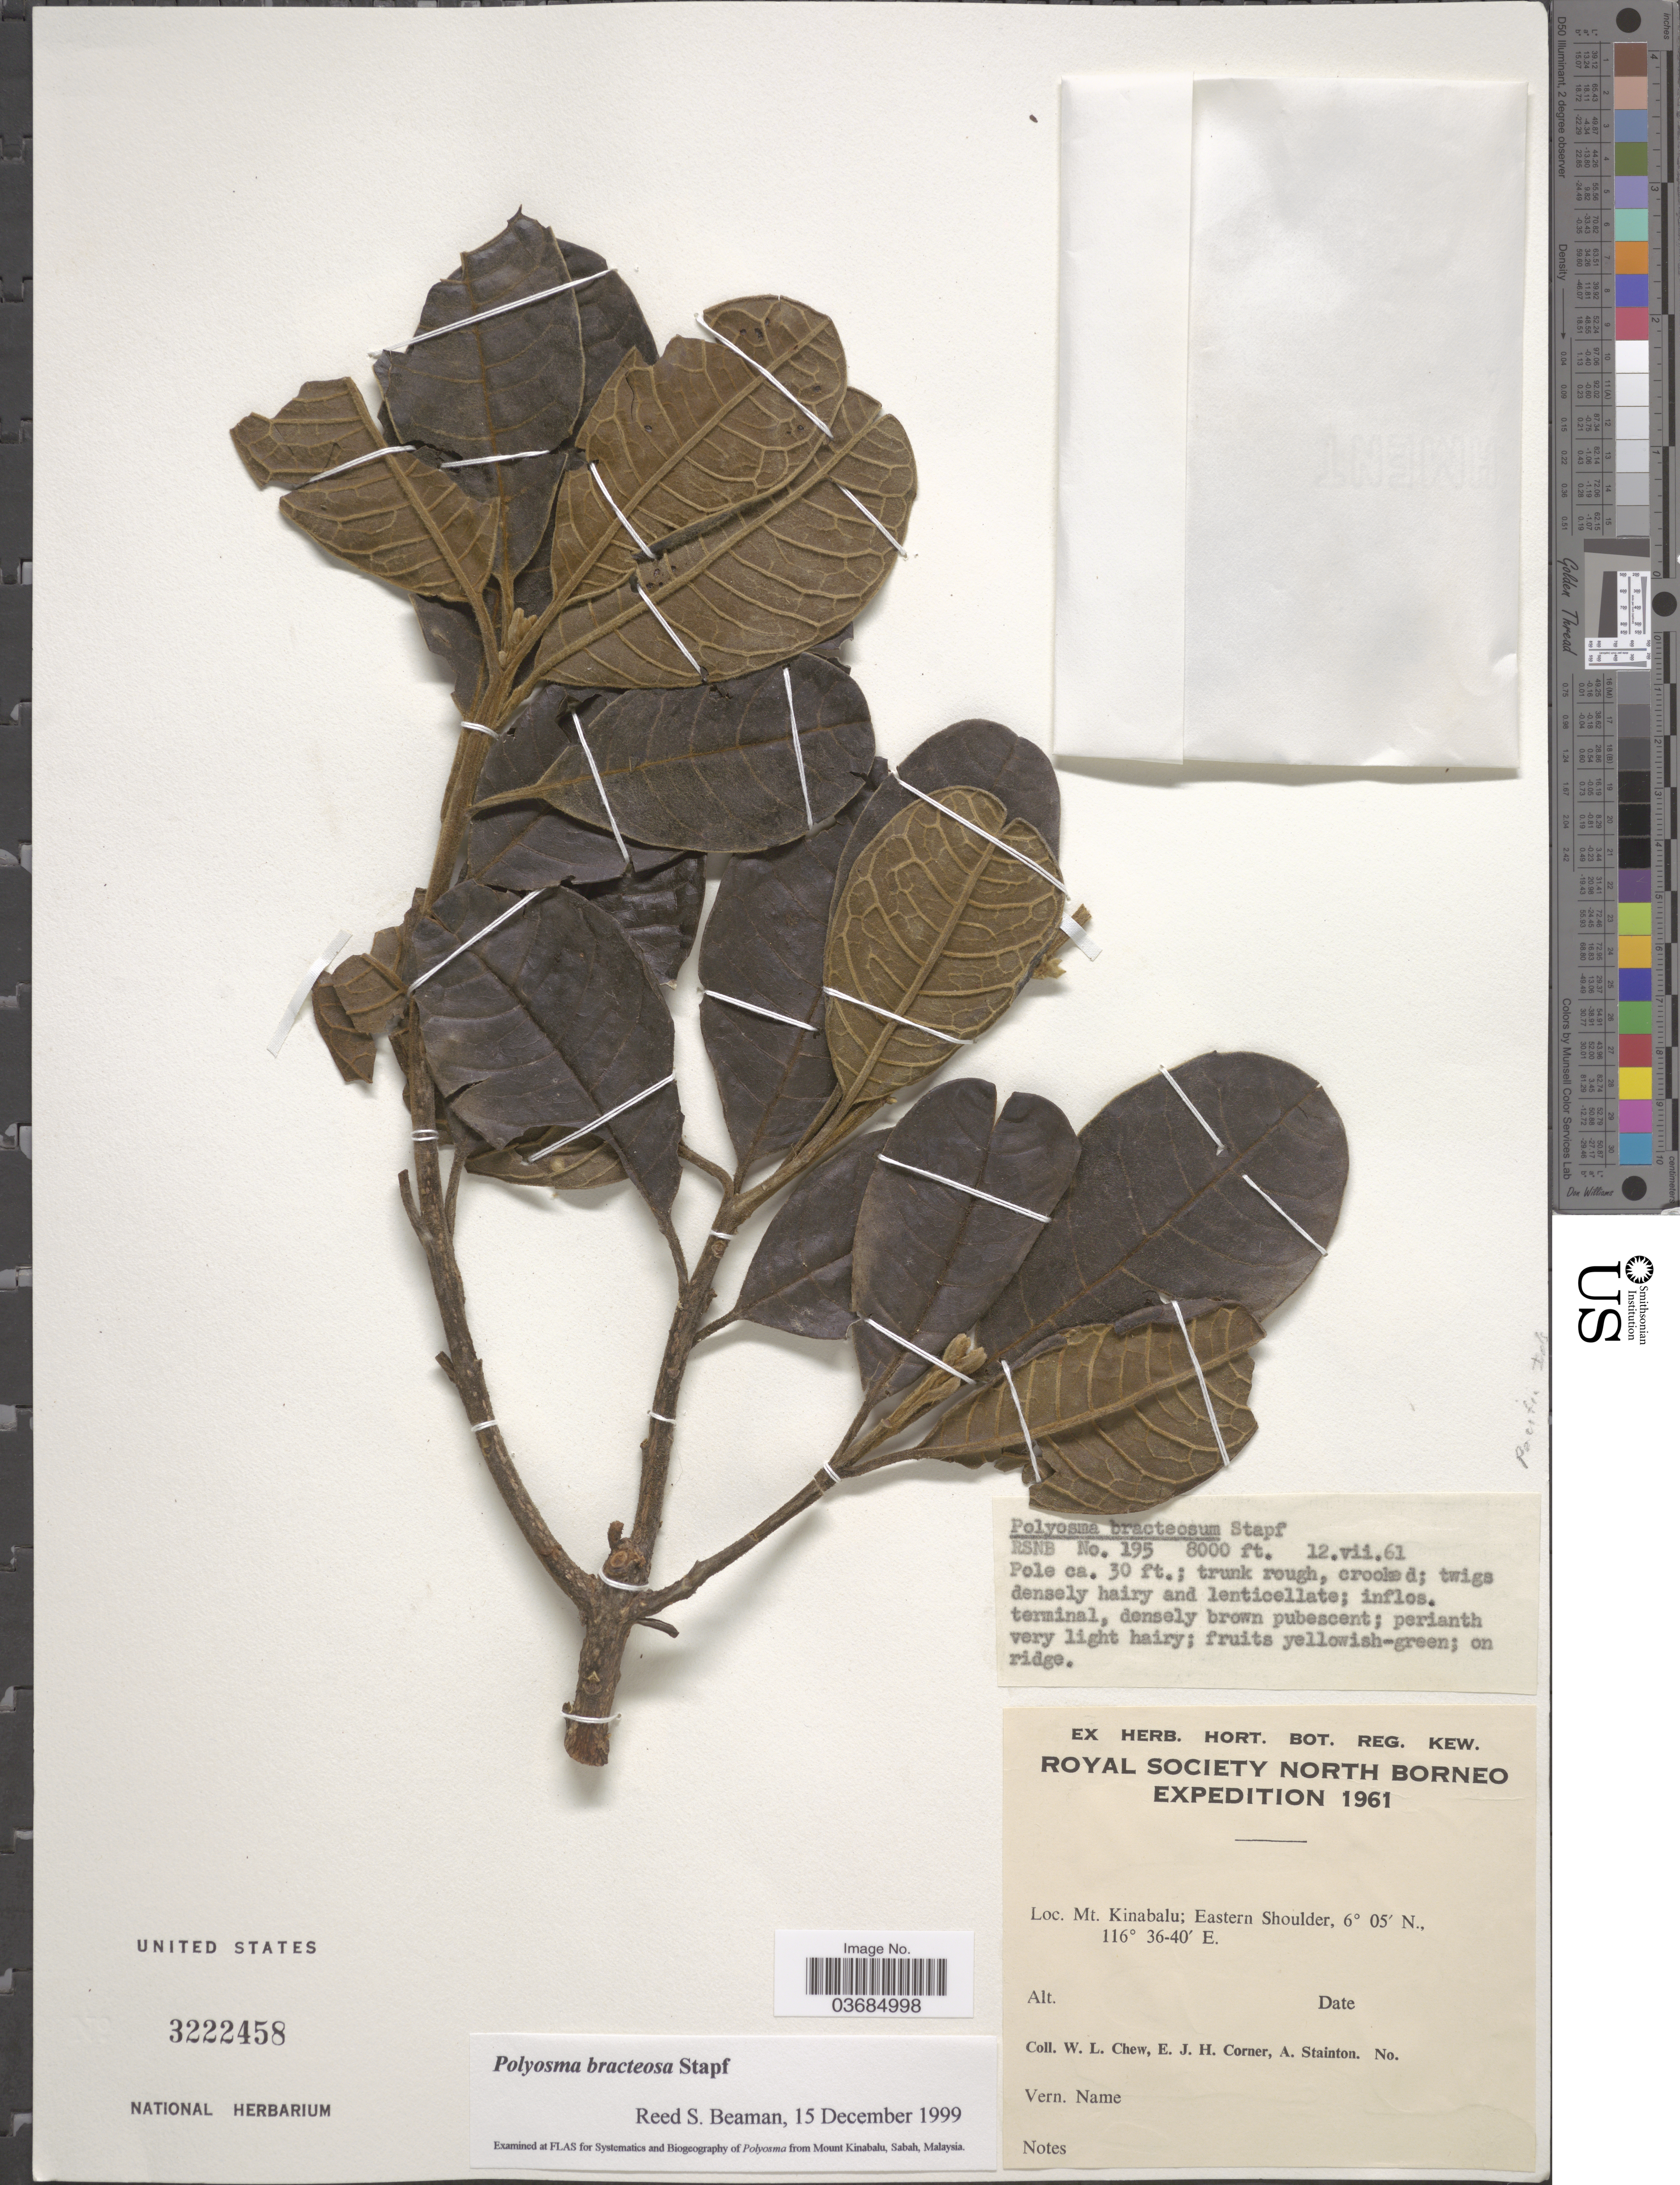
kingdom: Plantae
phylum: Tracheophyta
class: Magnoliopsida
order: Escalloniales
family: Escalloniaceae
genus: Polyosma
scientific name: Polyosma bracteosum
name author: Stapf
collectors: W. Chew, E. Corner & A. Stainton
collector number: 195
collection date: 1961-07-12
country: Malaysia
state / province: Sabah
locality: Royal Society North Borneo Expedition 1961. Mt. Kinabalu; Eastern Shoulder.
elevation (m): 2438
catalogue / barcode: US 3222458